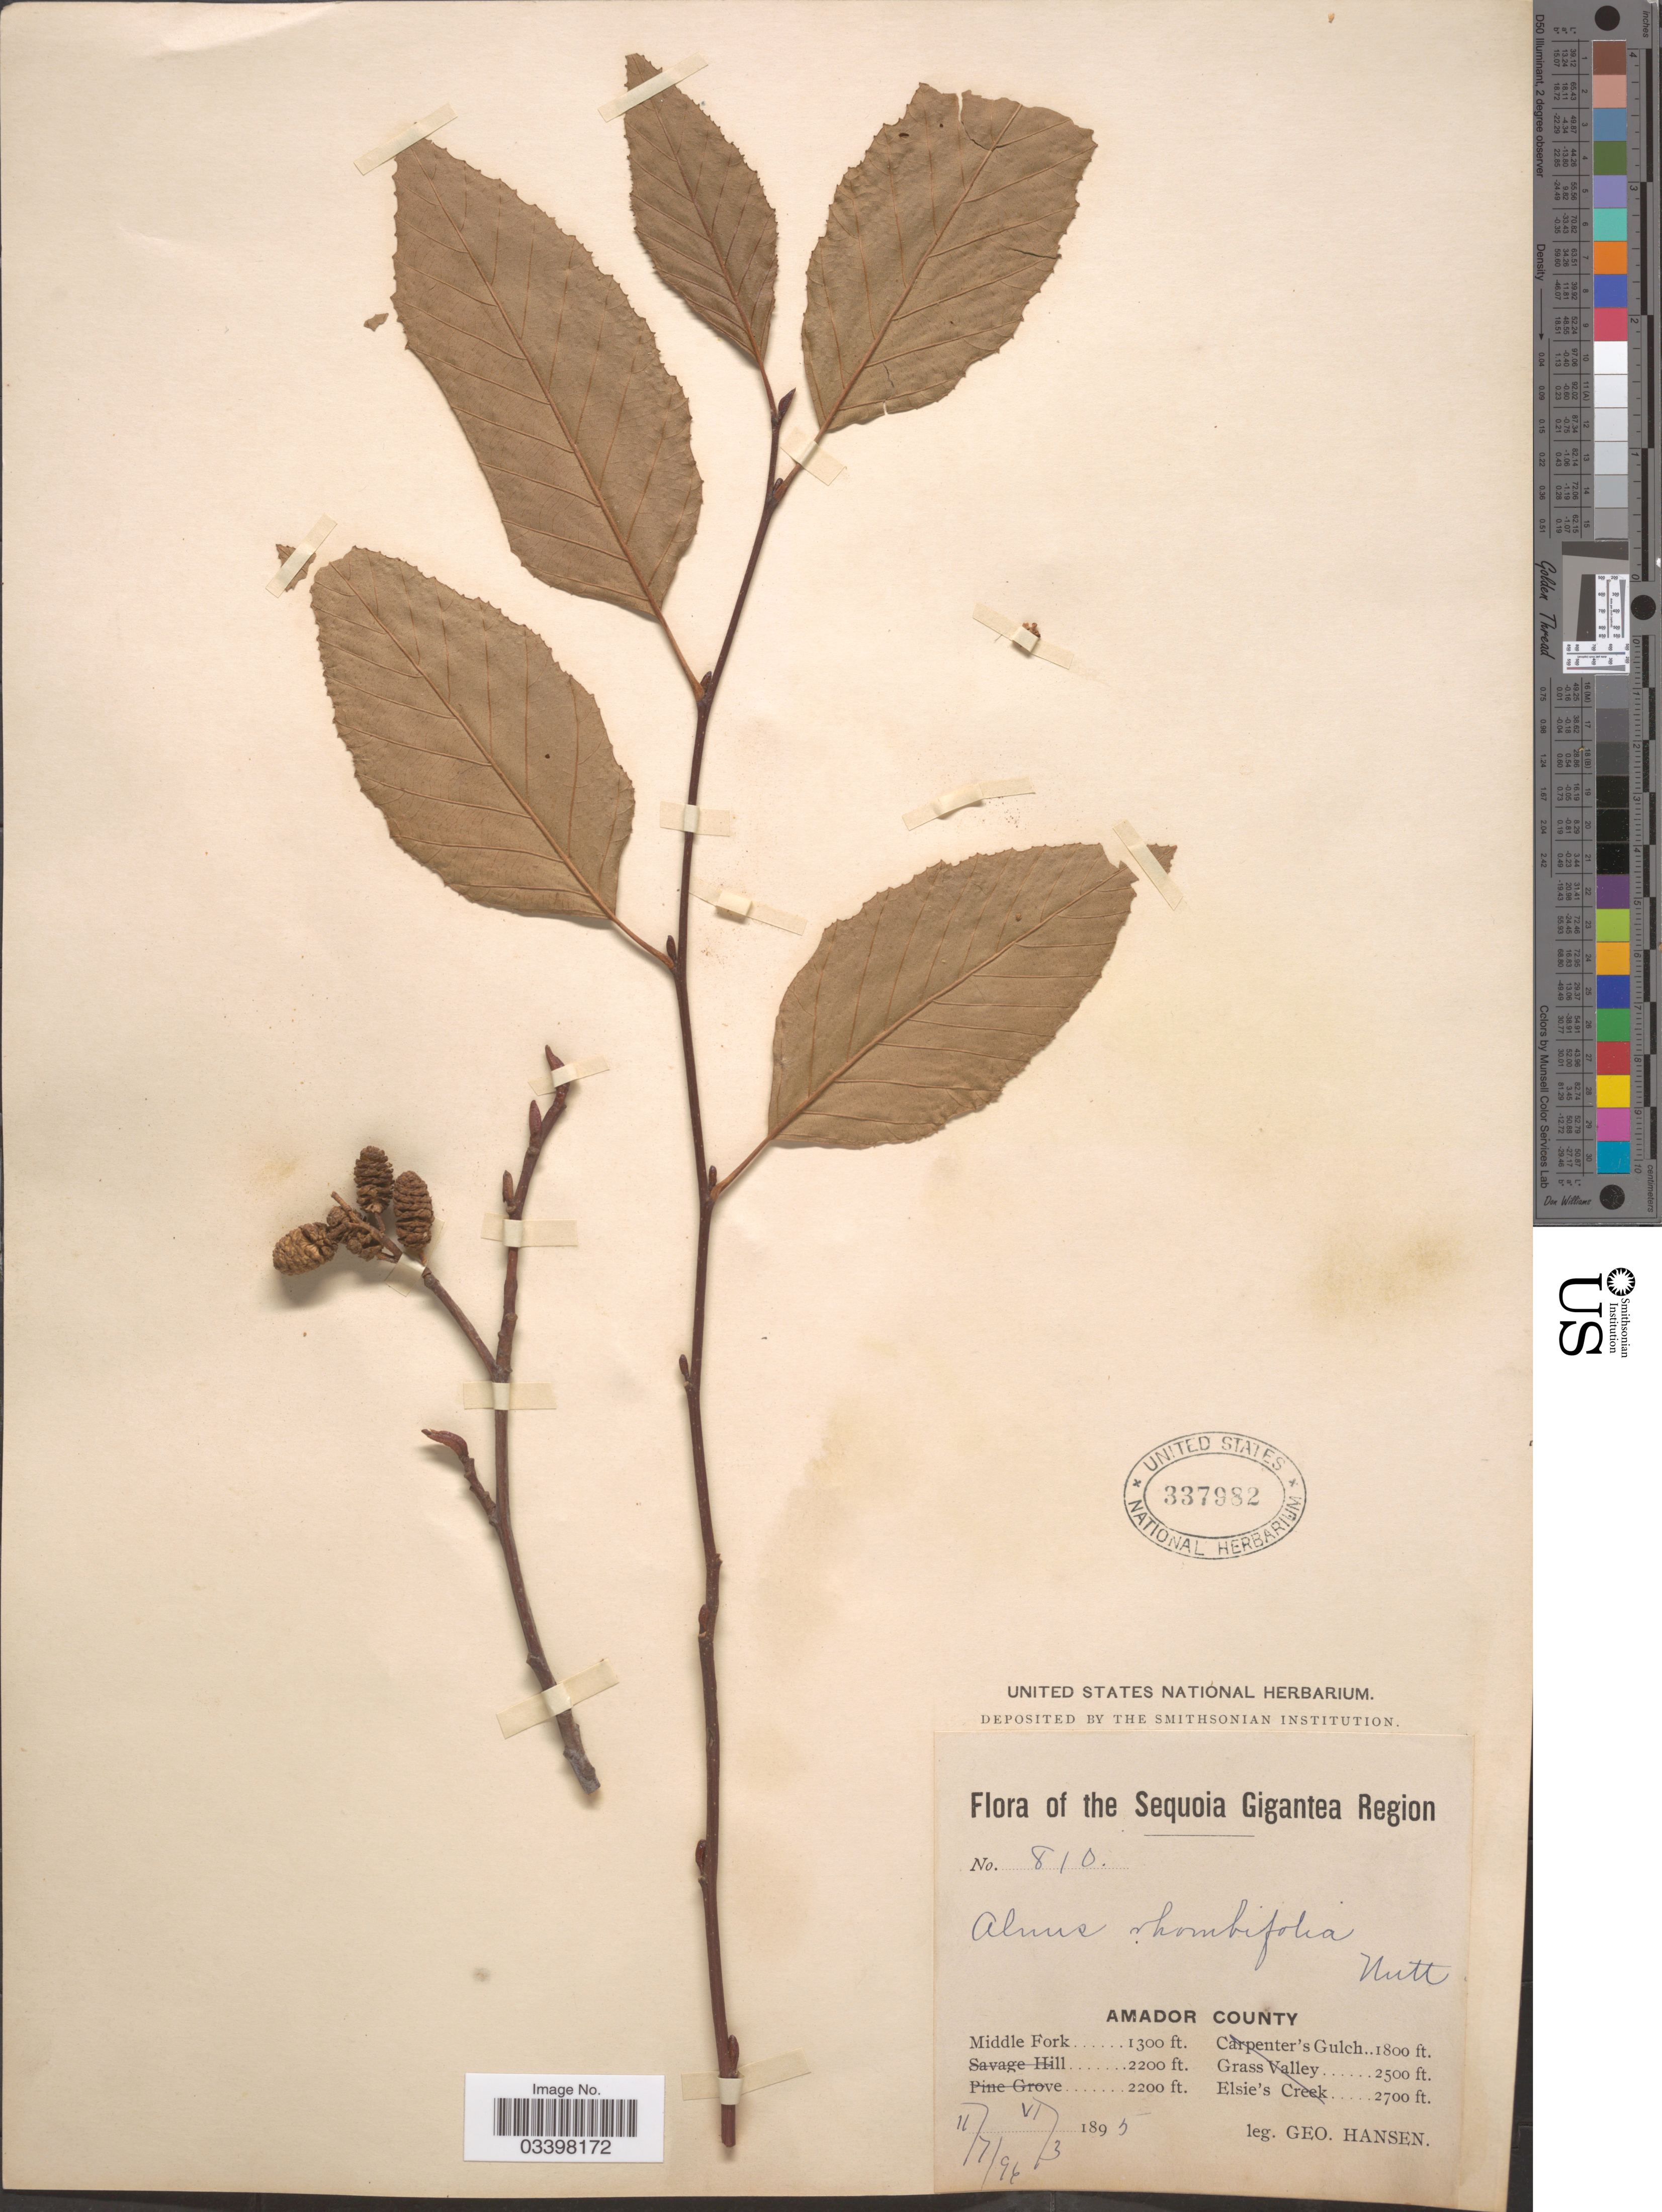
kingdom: Plantae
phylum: Tracheophyta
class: Magnoliopsida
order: Fagales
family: Betulaceae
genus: Alnus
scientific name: Alnus rhombifolia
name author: Nutt.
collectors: G. Hansen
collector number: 810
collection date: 1895-06-03/1896-02-03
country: United States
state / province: California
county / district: Amador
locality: The Sequoia Gigantea Region. Amador County. Middle Fork.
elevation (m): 396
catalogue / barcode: US 337982